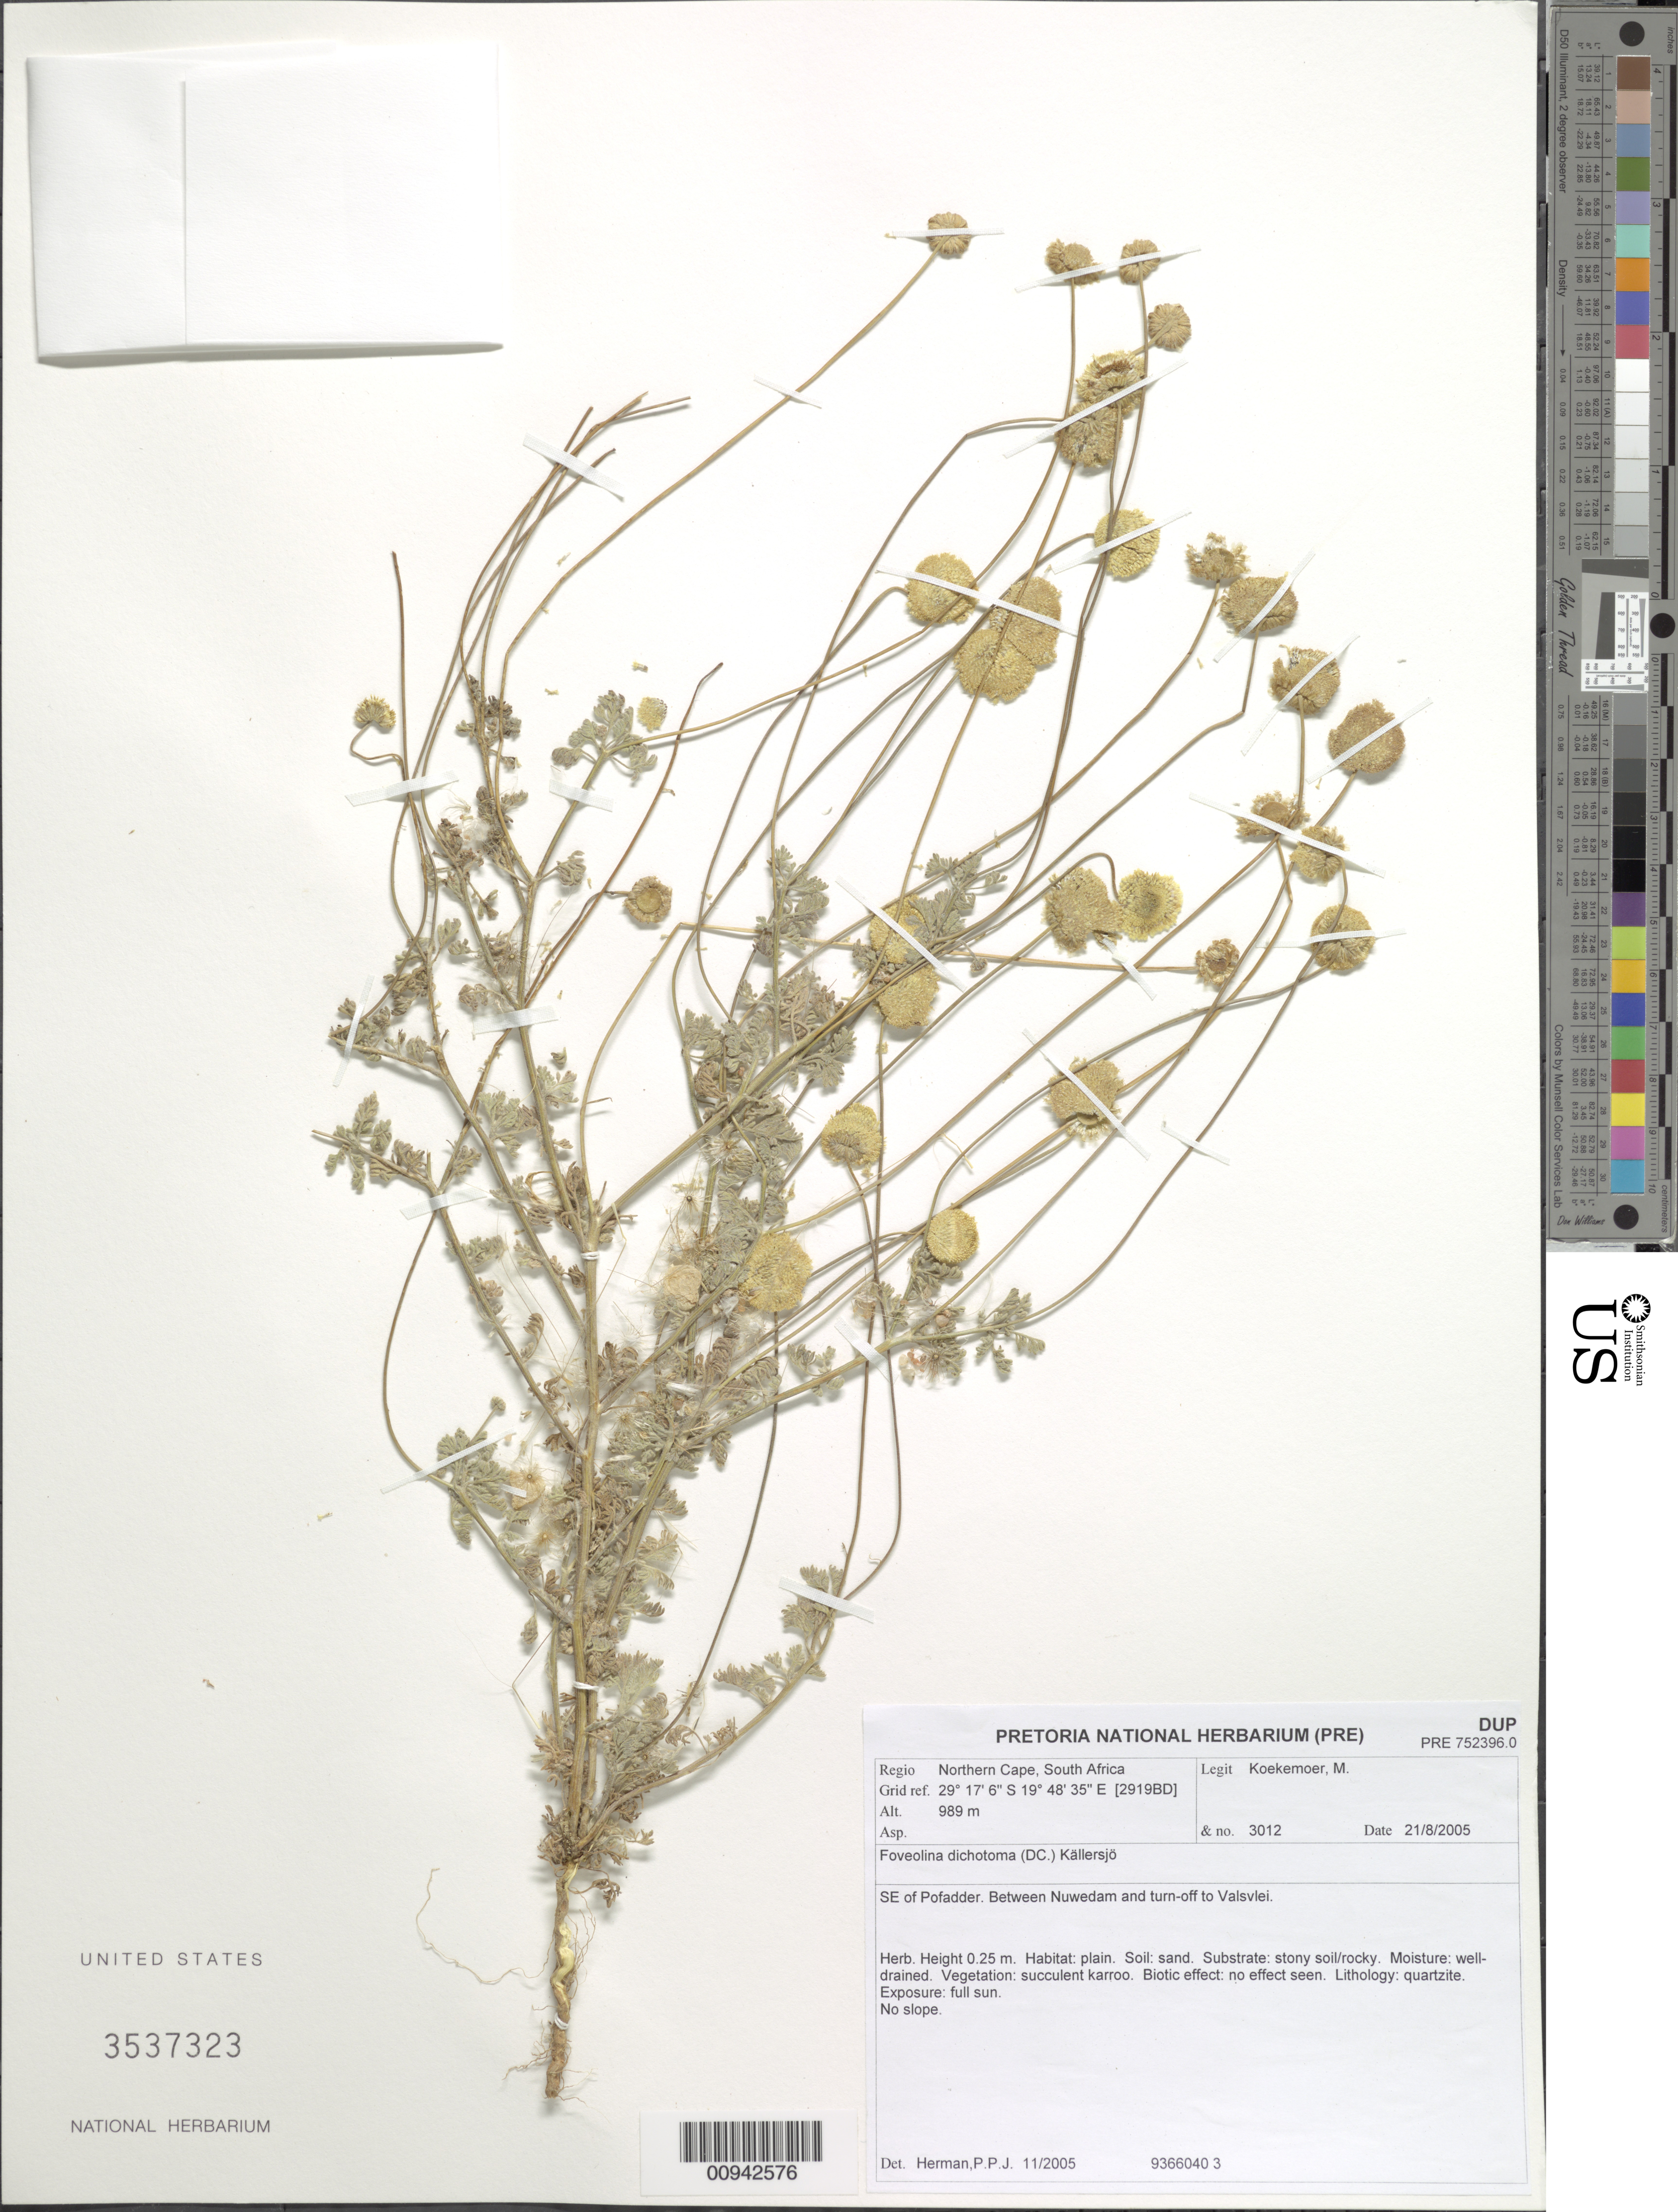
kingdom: Plantae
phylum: Tracheophyta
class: Magnoliopsida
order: Asterales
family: Asteraceae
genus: Foveolina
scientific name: Foveolina dichotoma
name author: (DC.) Källersjö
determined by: Herman, P. P. J.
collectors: M. Koekemoer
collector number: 3012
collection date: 2005-08-21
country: South Africa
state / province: Northern Cape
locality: Pofadder, SE of, between Nuwedam and turn-off to Valsvlei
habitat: Plain. Sandy, stony soil/rocky. Well-drained. Succulent karroo. Quartzite. No slope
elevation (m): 989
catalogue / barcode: US 3537323